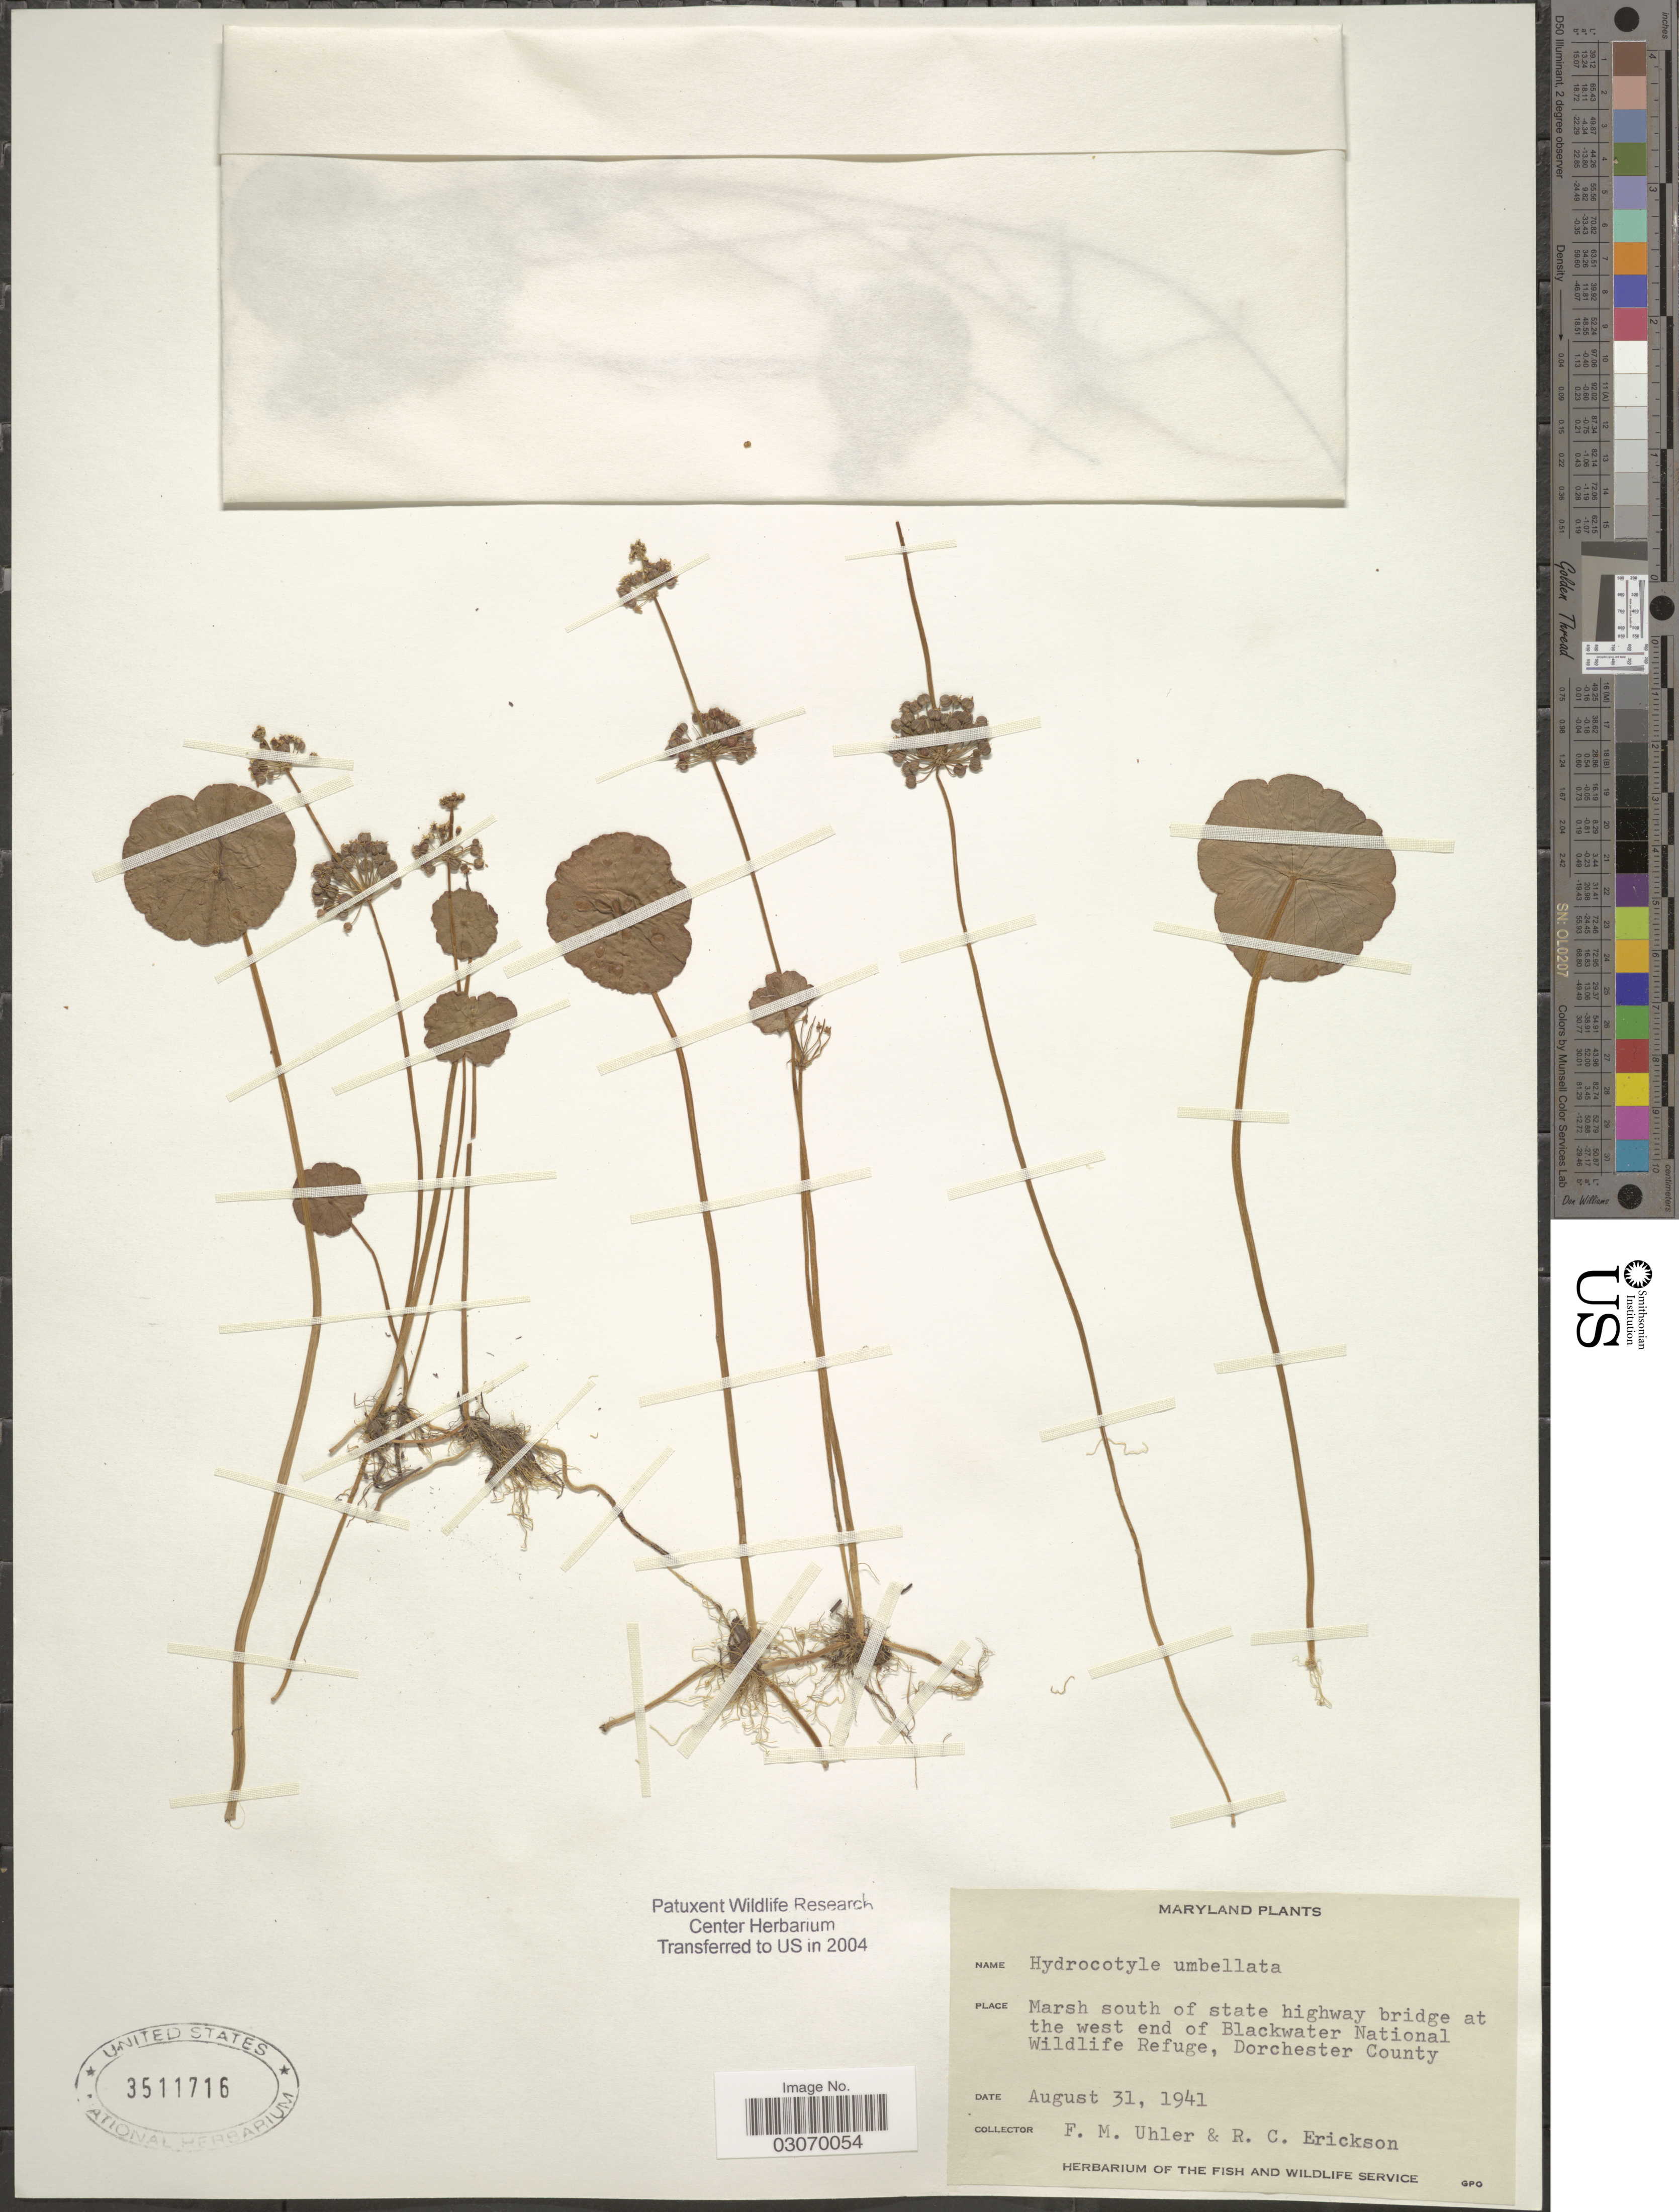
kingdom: Plantae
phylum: Tracheophyta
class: Magnoliopsida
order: Apiales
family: Araliaceae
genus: Hydrocotyle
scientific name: Hydrocotyle umbellata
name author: L.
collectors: F. M. Uhler & R. Erickson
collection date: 1941-08-31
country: United States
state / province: Maryland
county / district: Dorchester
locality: Marsh south of state highway bridge at the west end of Blackwater National Wildlife Range, Dorchester County.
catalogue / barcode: US 3511716